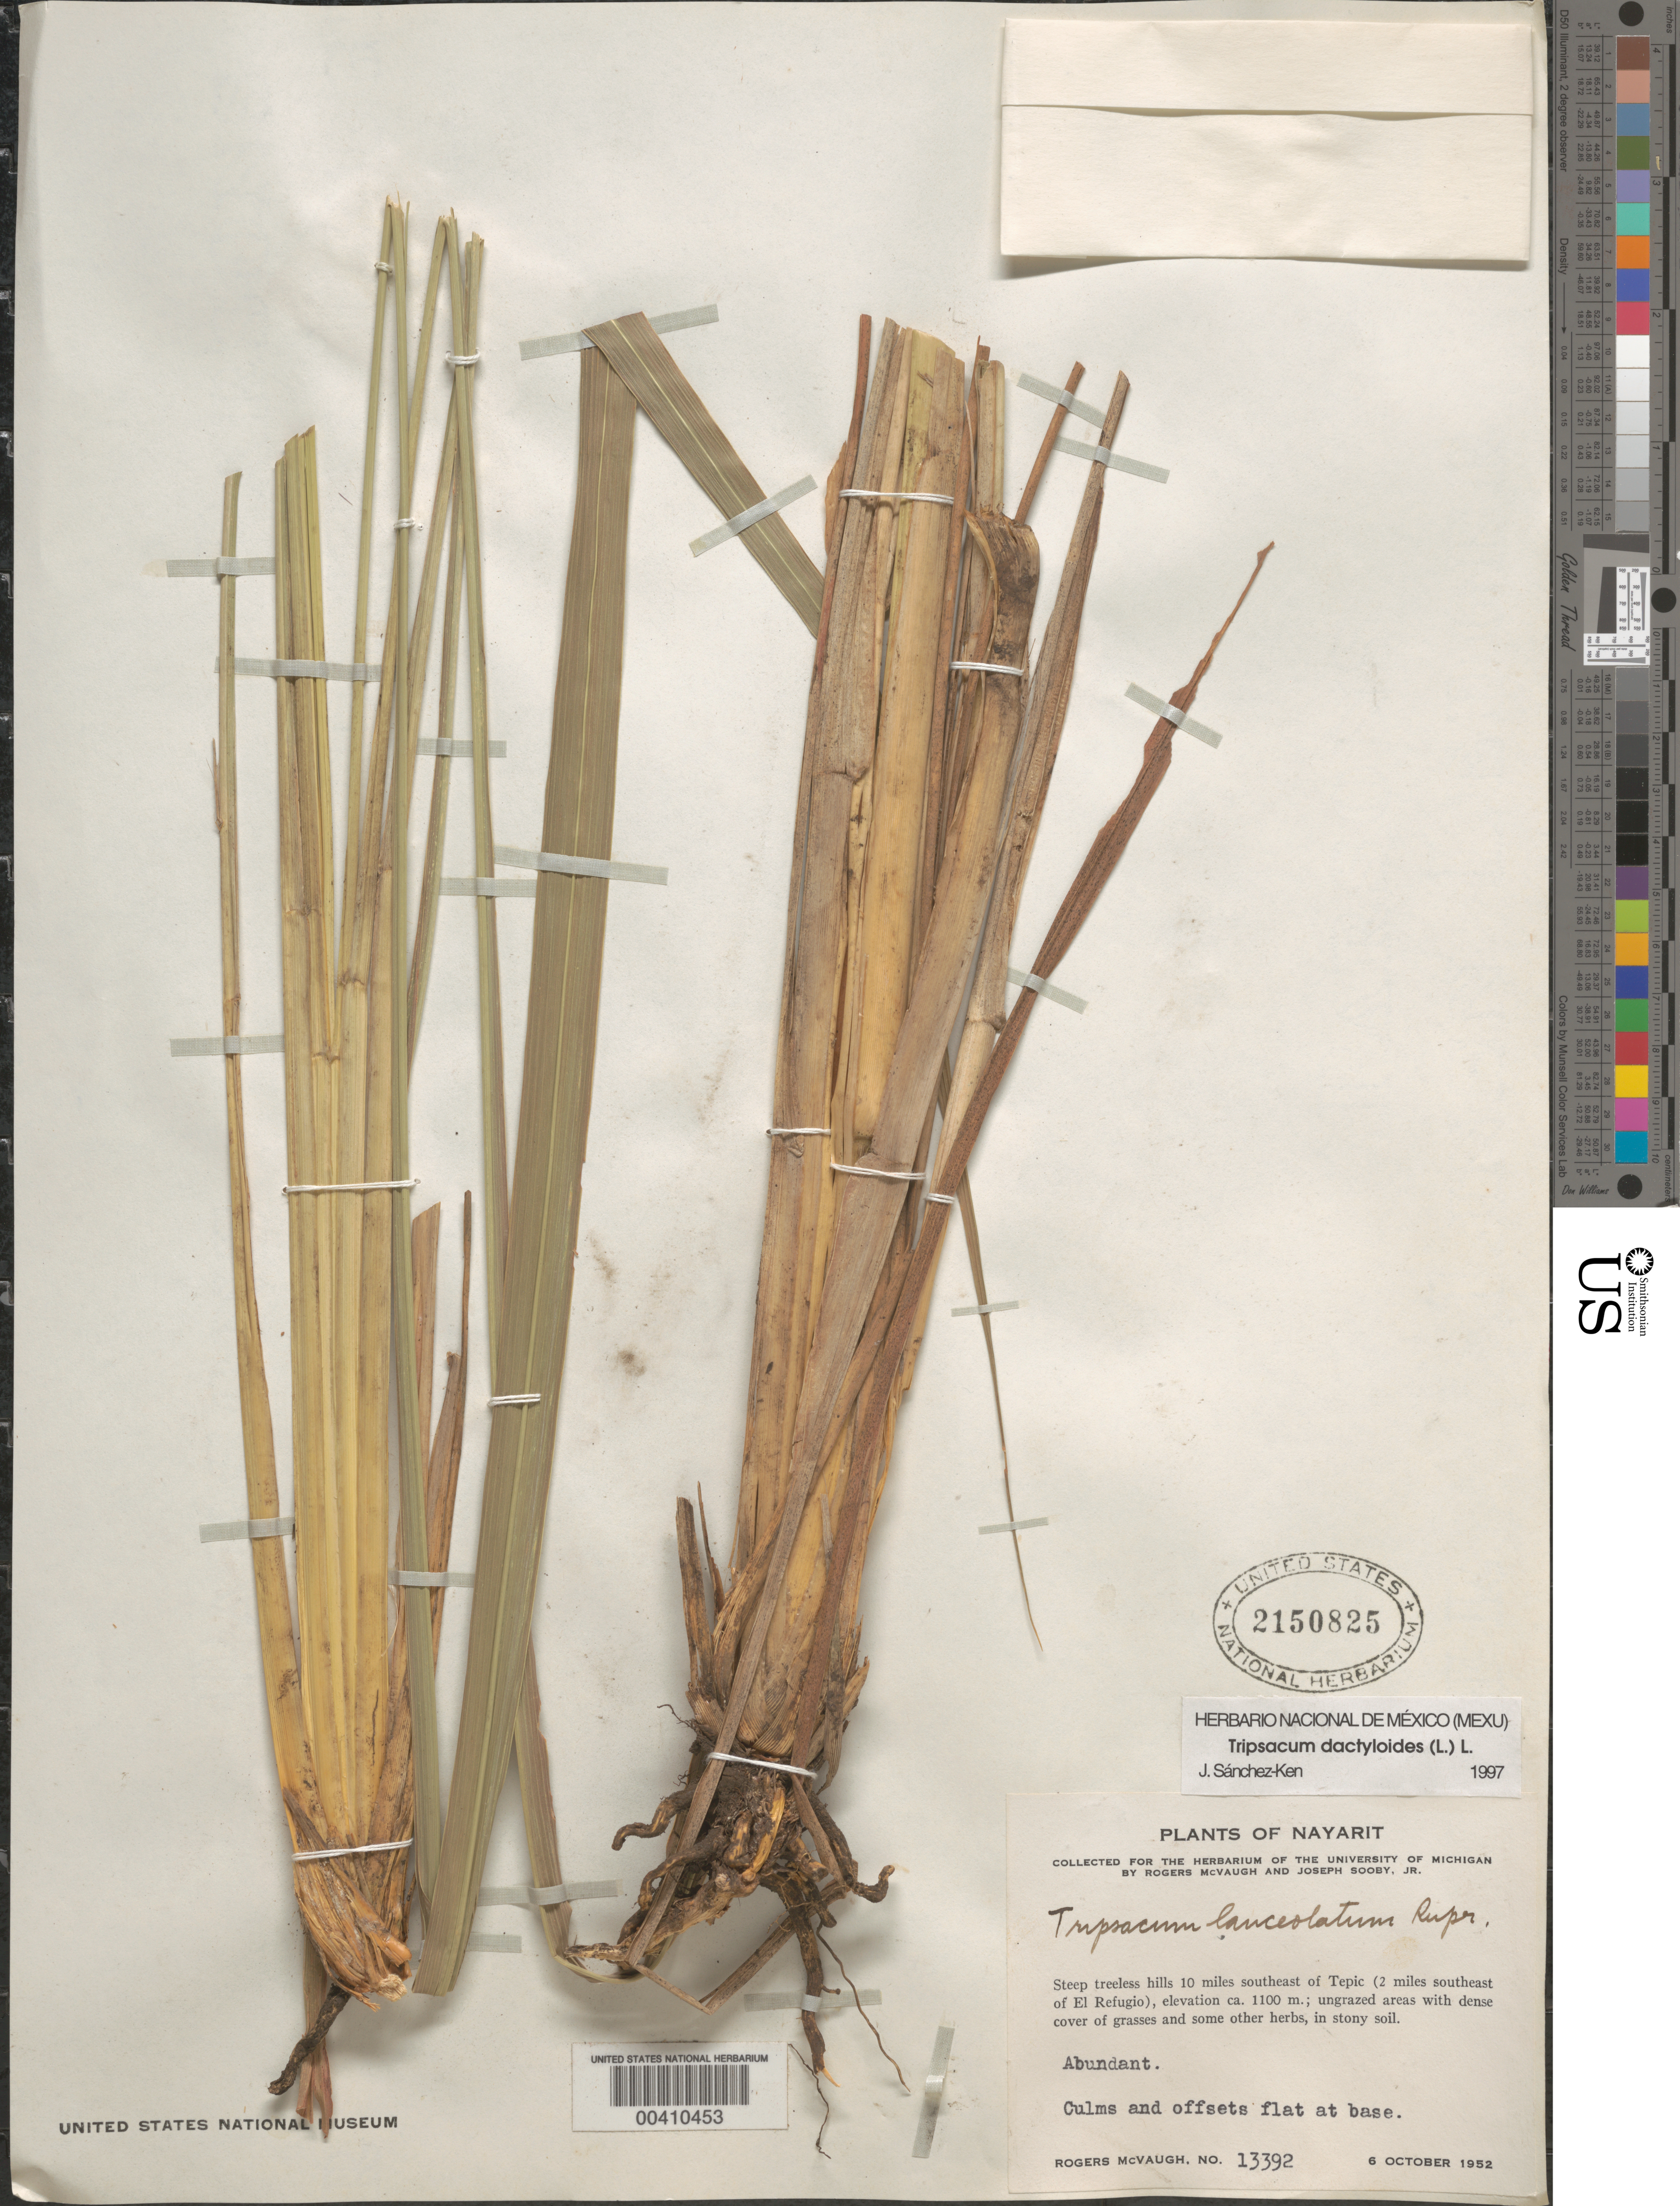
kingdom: Plantae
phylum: Tracheophyta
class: Liliopsida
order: Poales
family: Poaceae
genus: Tripsacum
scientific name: Tripsacum dactyloides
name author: (L.) L.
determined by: Sánchez-Ken, J. G.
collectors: R. McVaugh & J. Sooby Jr.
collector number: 13392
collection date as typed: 6 Oct 1952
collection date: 1952-10-06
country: Mexico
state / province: Nayarit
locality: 10 mi SE of Tepic (2 mi SE of El Refugio)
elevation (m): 1100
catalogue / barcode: US 2150825